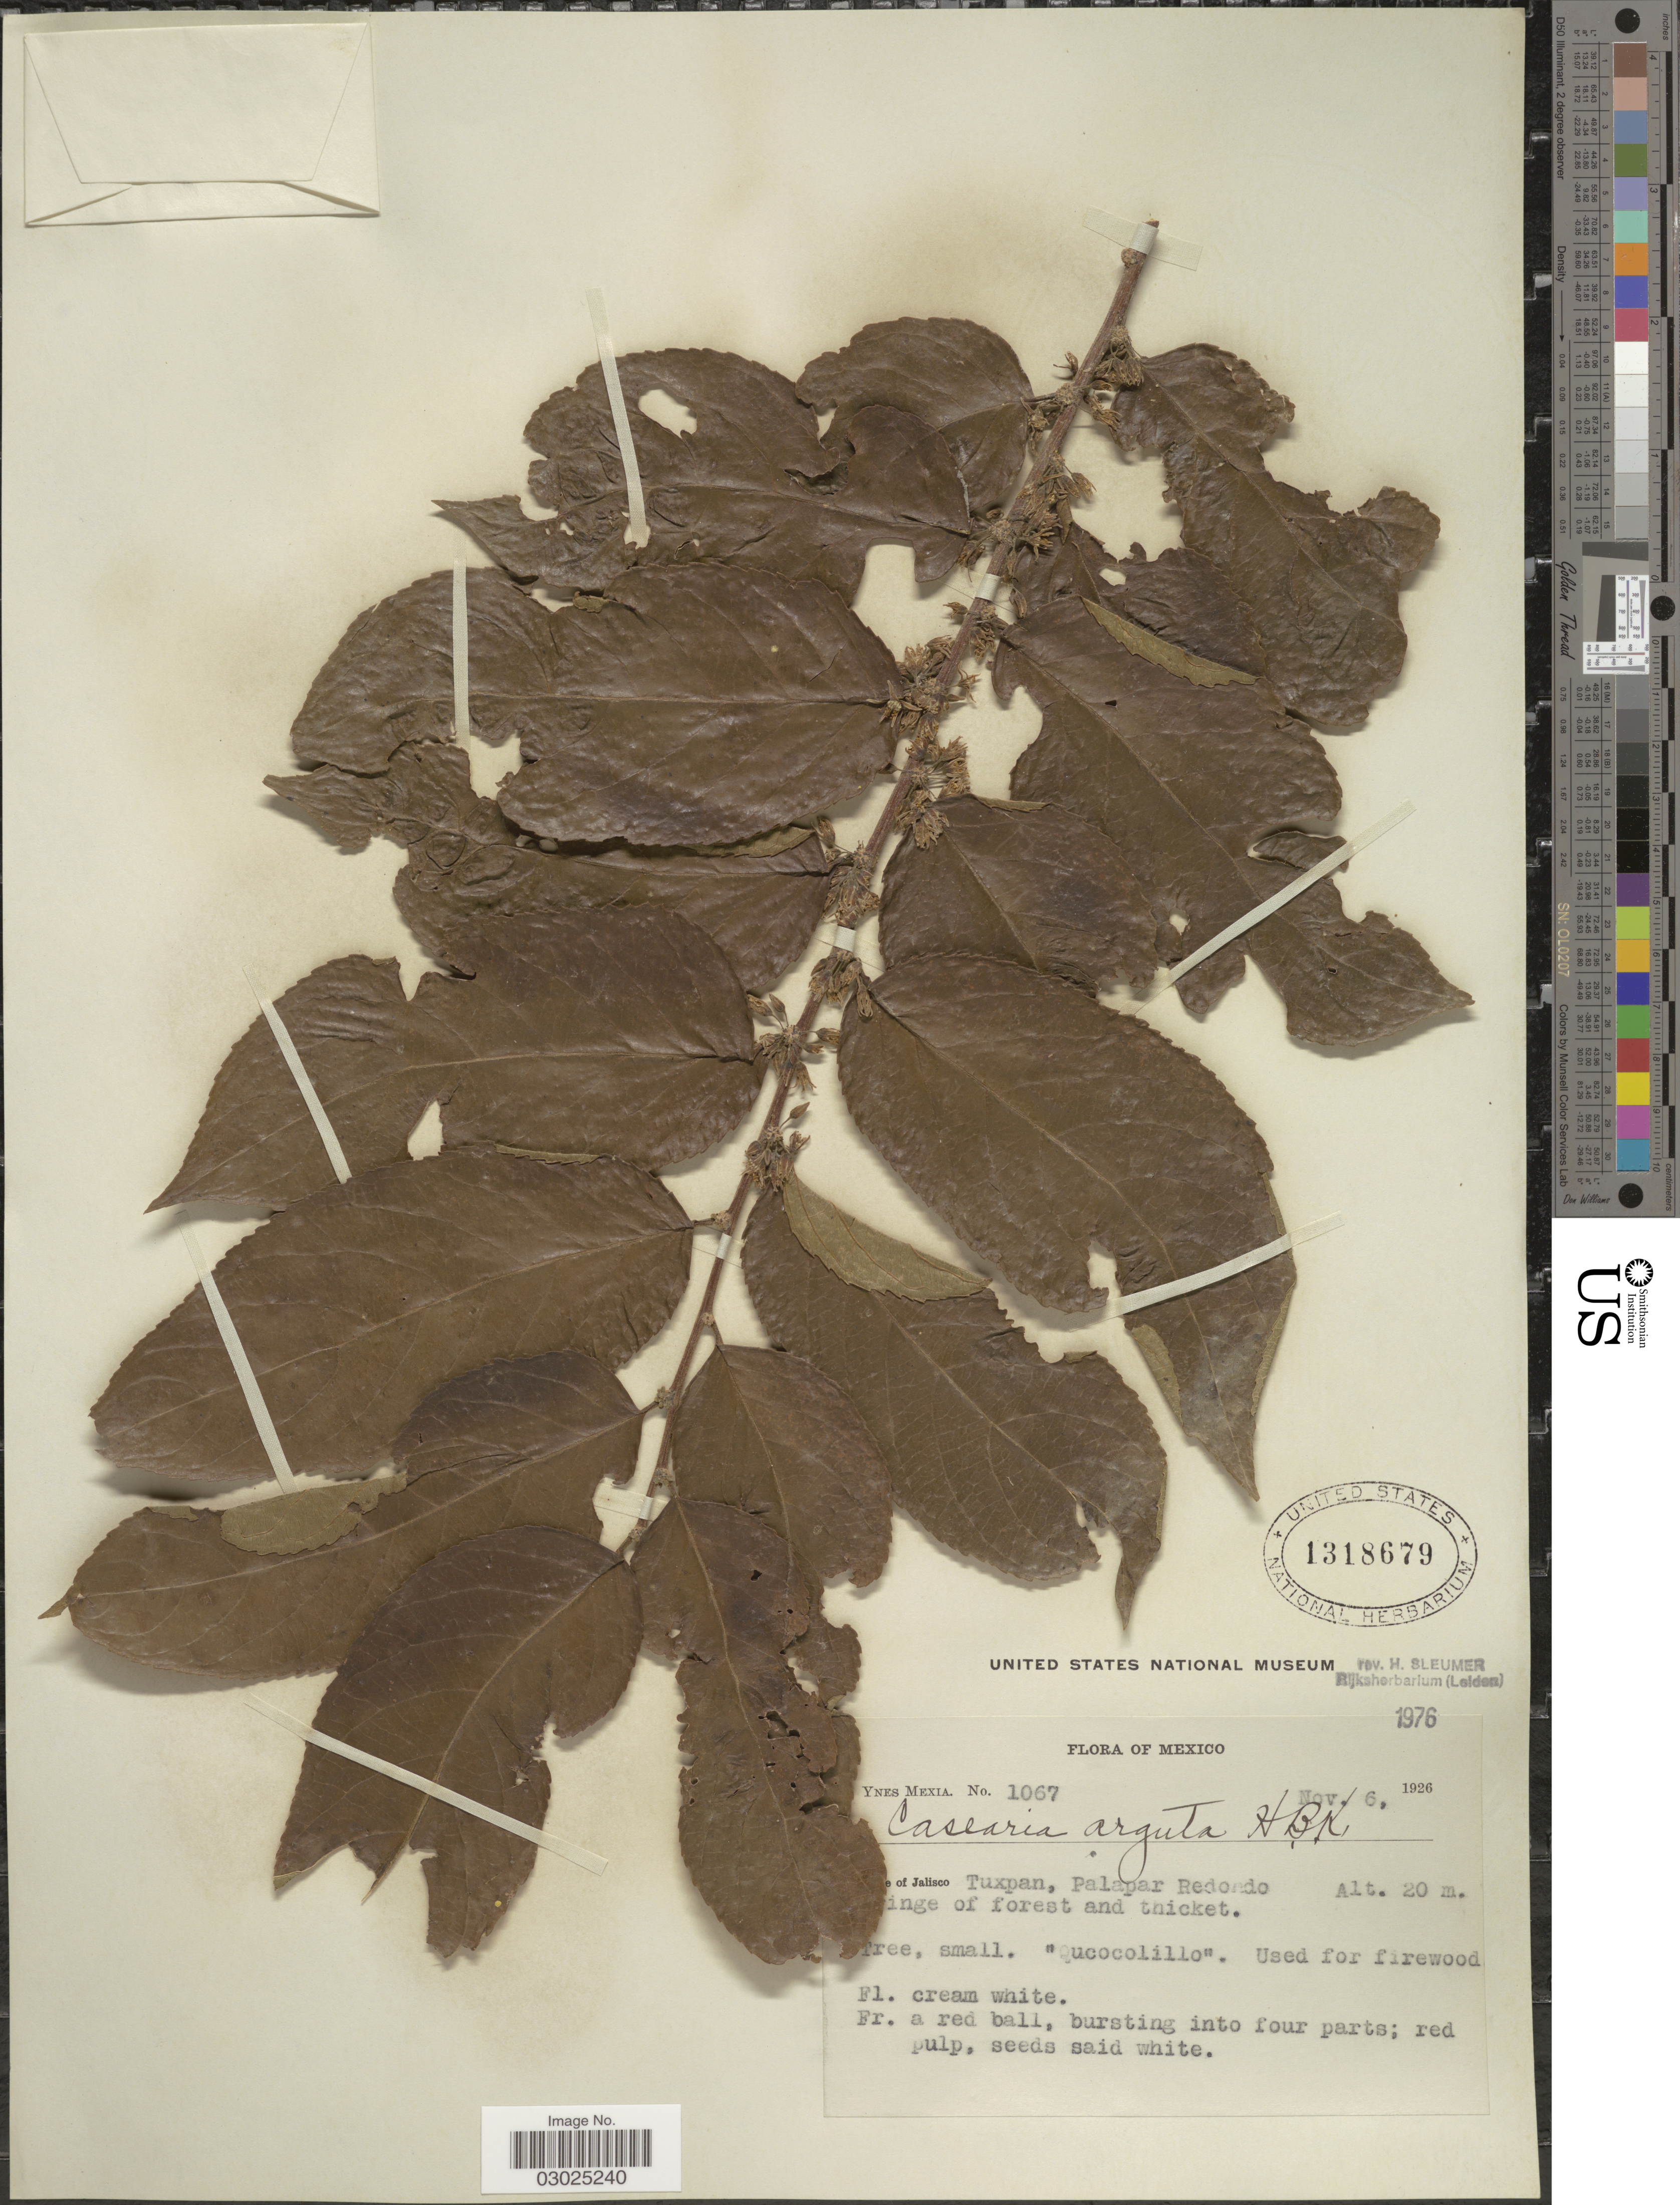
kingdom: Plantae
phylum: Tracheophyta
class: Magnoliopsida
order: Malpighiales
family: Salicaceae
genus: Casearia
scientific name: Casearia arguta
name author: Kunth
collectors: Y. Mexia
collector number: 1067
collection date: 1926-11-06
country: Mexico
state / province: Jalisco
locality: Tuxpan, Palapar Redondo [illegible text]inge of forest and thicket.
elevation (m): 20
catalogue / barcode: US 1318679